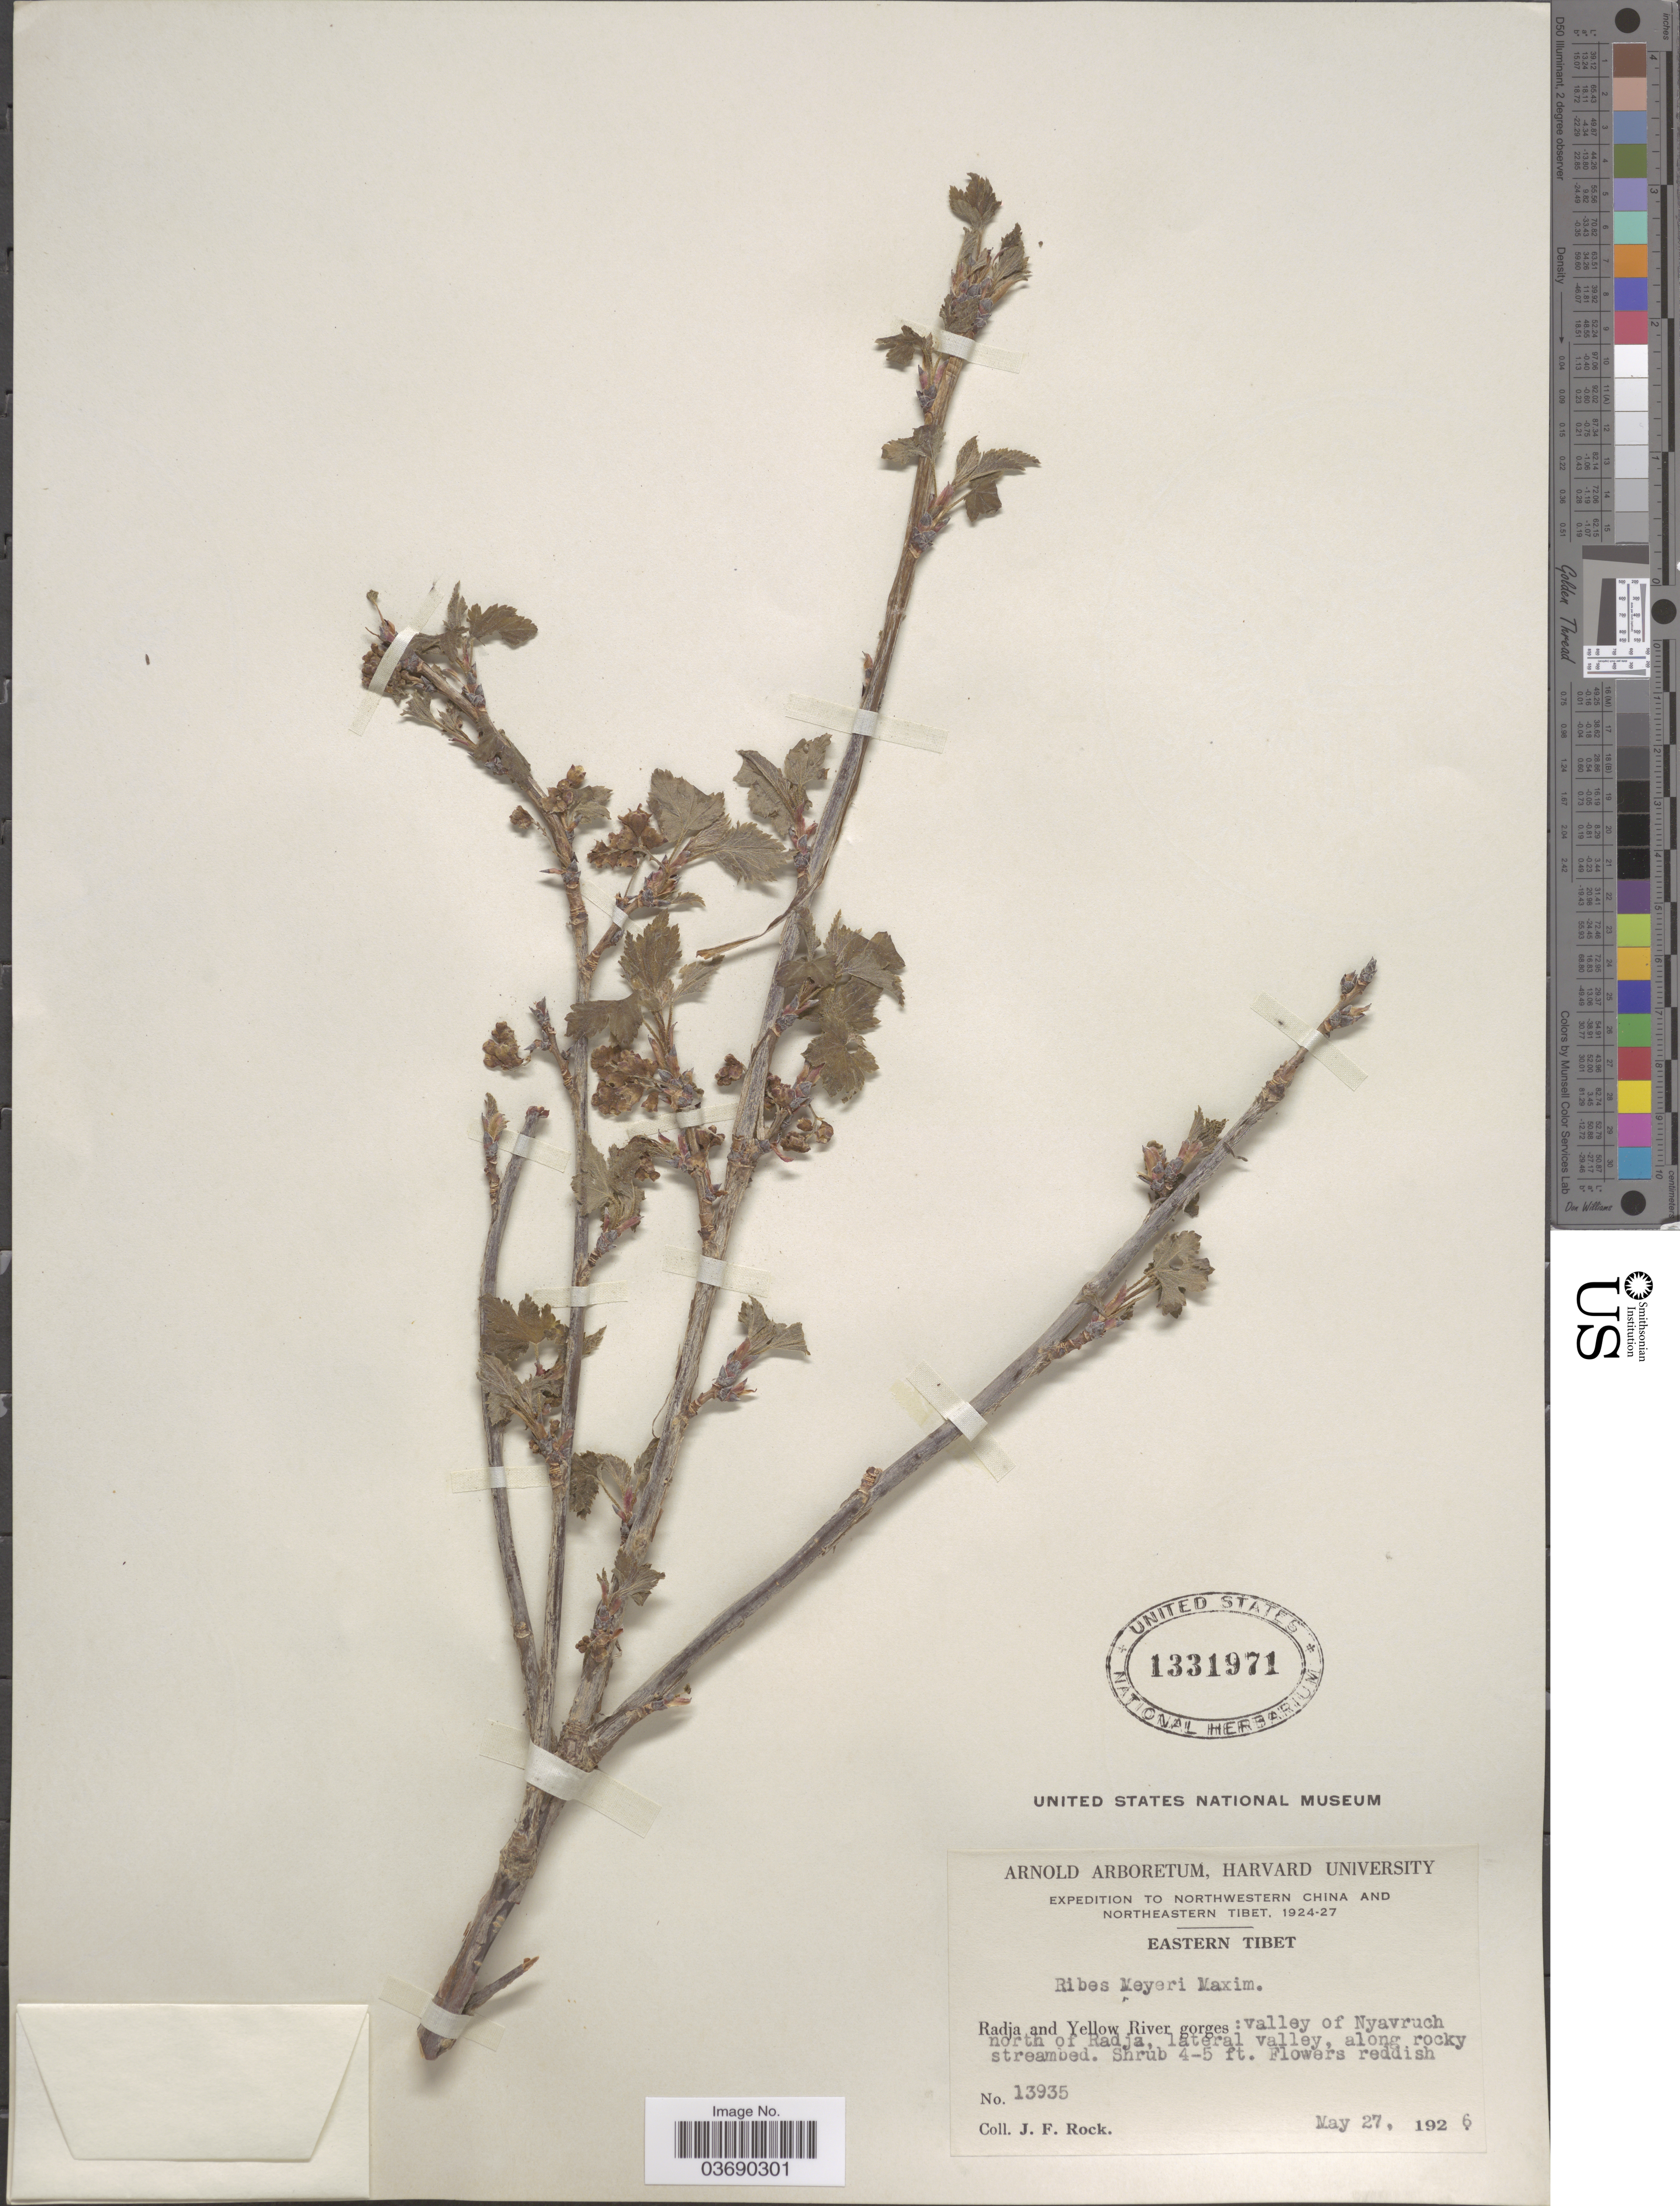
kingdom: Plantae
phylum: Tracheophyta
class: Magnoliopsida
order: Saxifragales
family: Grossulariaceae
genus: Ribes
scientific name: Ribes meyeri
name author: Maxim.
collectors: J. Rock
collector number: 13935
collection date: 1926-05-27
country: China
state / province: Xizang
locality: Northwestern China and Northeastern Tibet. Eastern Tibet. Radja and Yellow River gorges: valley of Nyavruch north of Radja.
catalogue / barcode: US 1331971